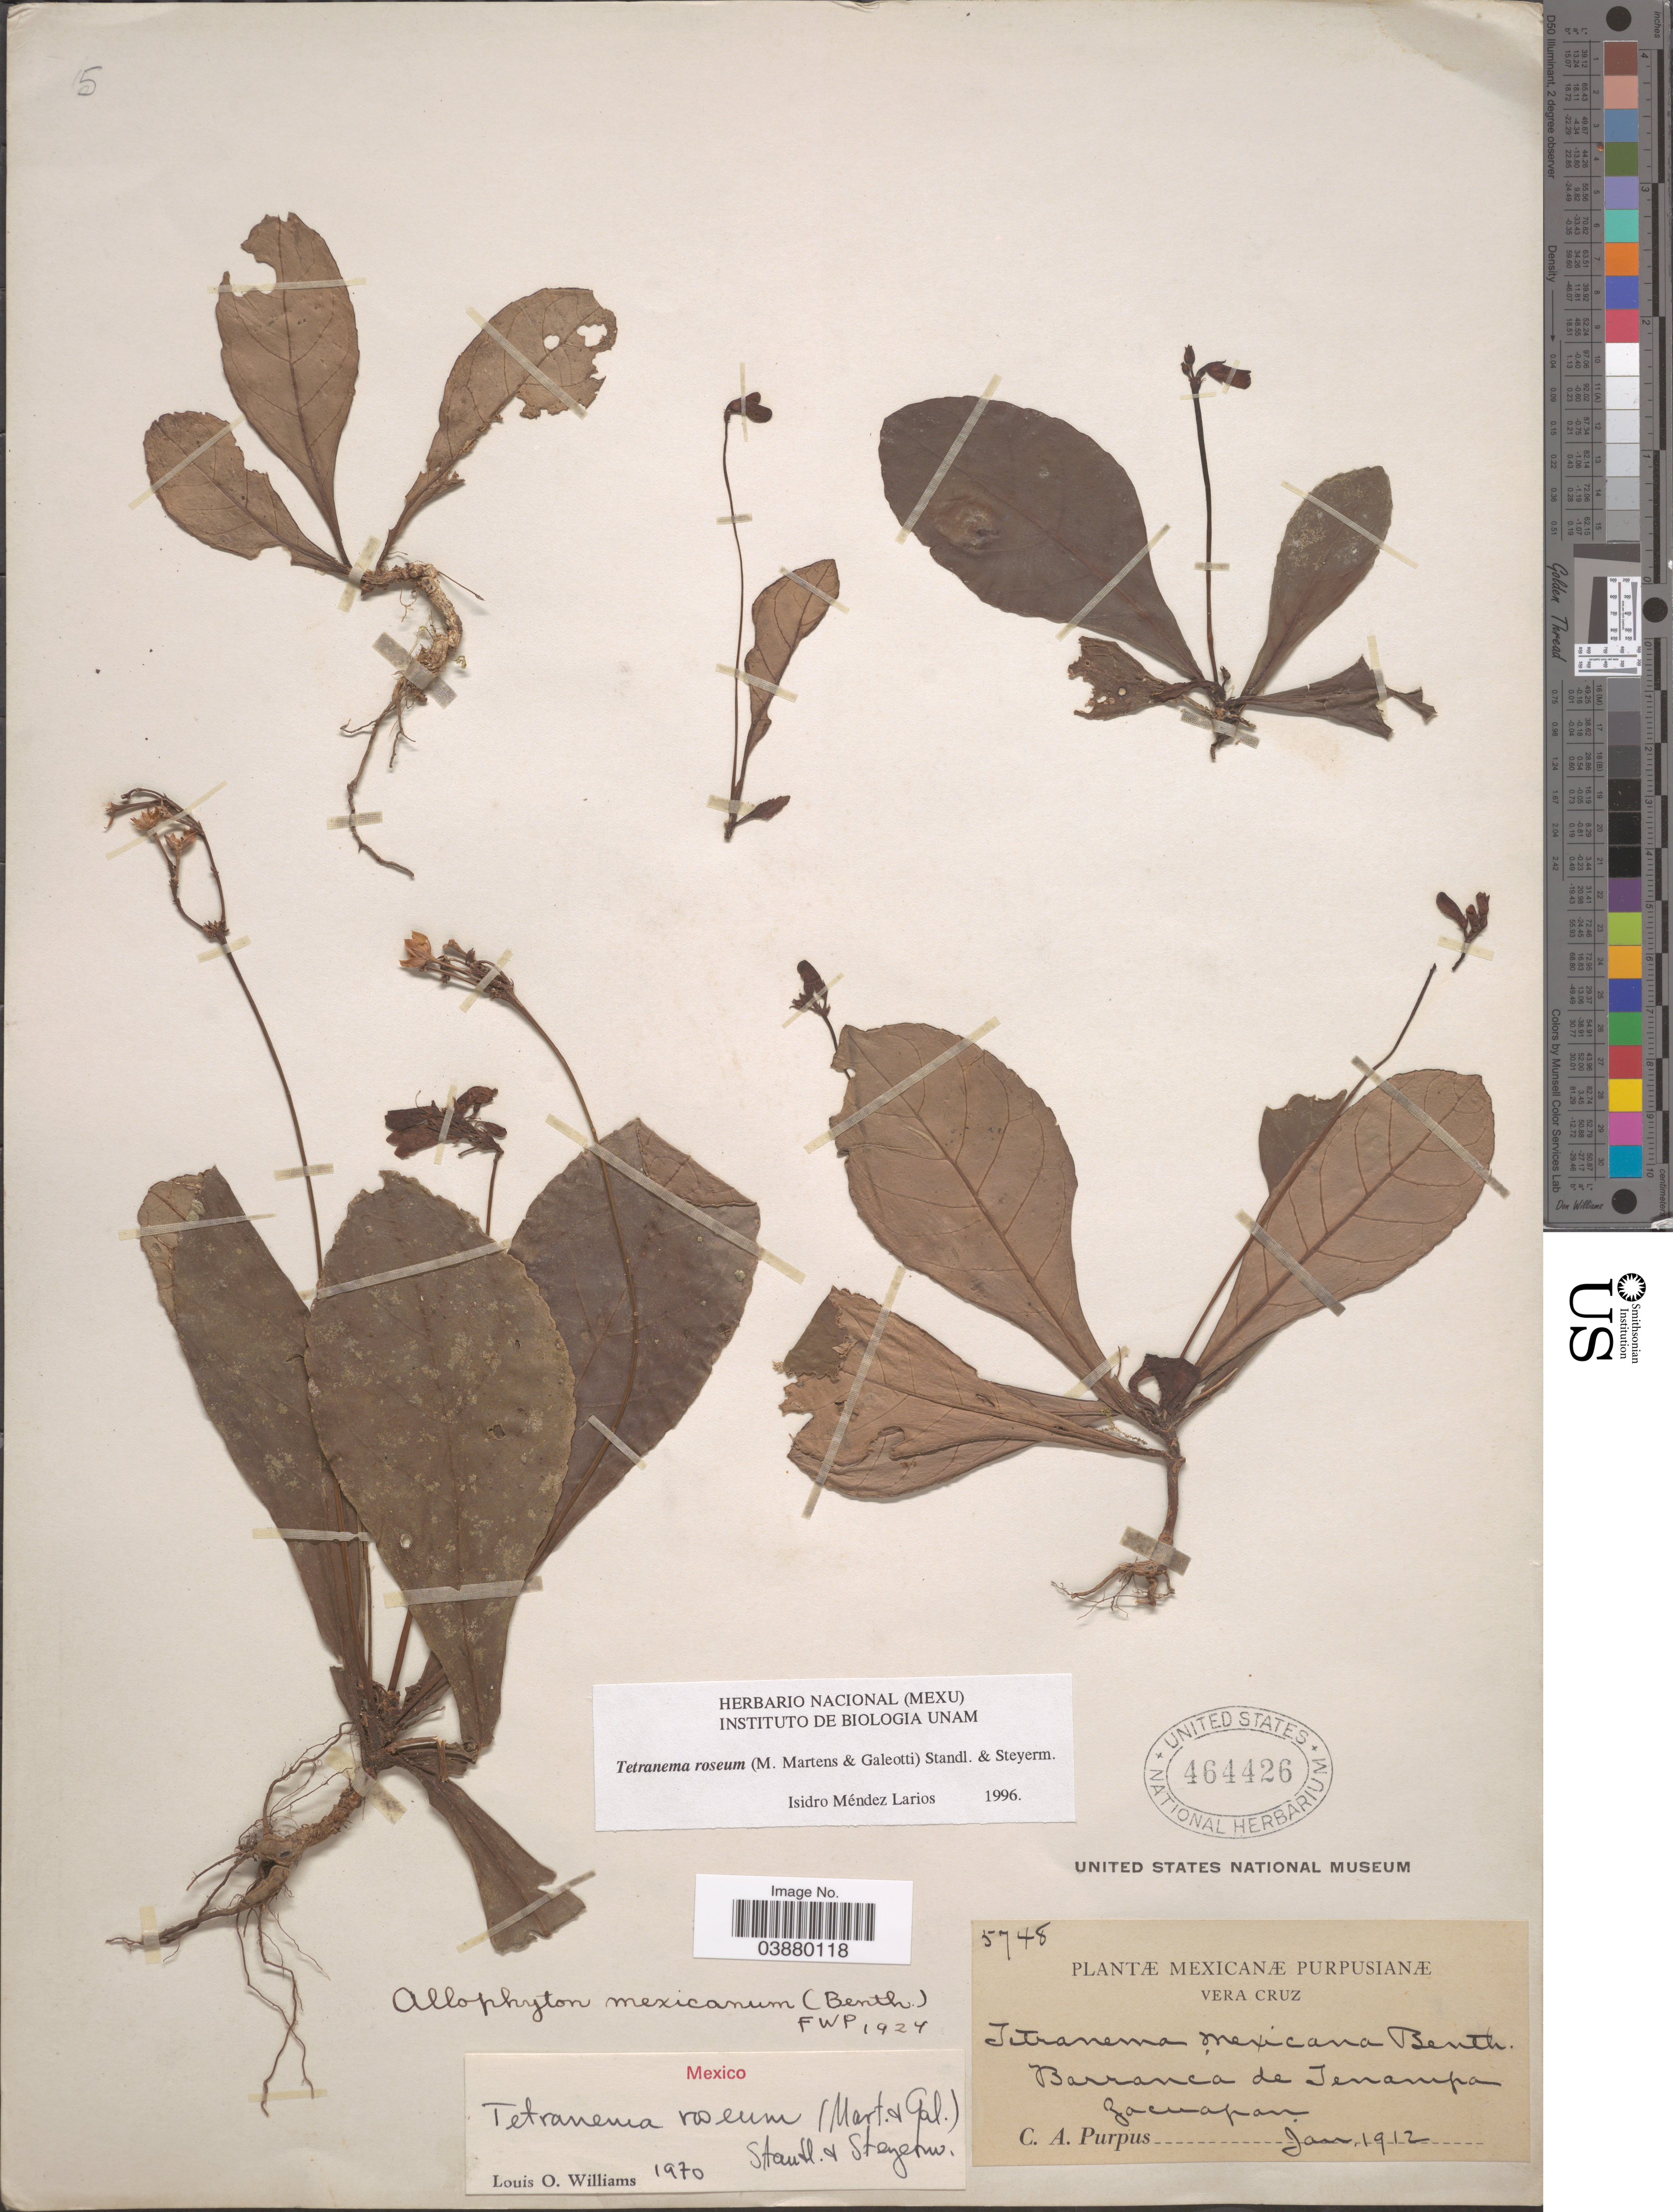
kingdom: Plantae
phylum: Tracheophyta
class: Magnoliopsida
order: Lamiales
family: Plantaginaceae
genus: Tetranema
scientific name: Tetranema roseum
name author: (M. Martens & Galeotti) Standl. & Steyerm.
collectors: C. A. Purpus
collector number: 5748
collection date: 1912-01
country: Mexico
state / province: Veracruz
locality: Vera Cruz. Barranca de Tenampa. Zacuapan.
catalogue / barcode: US 464426